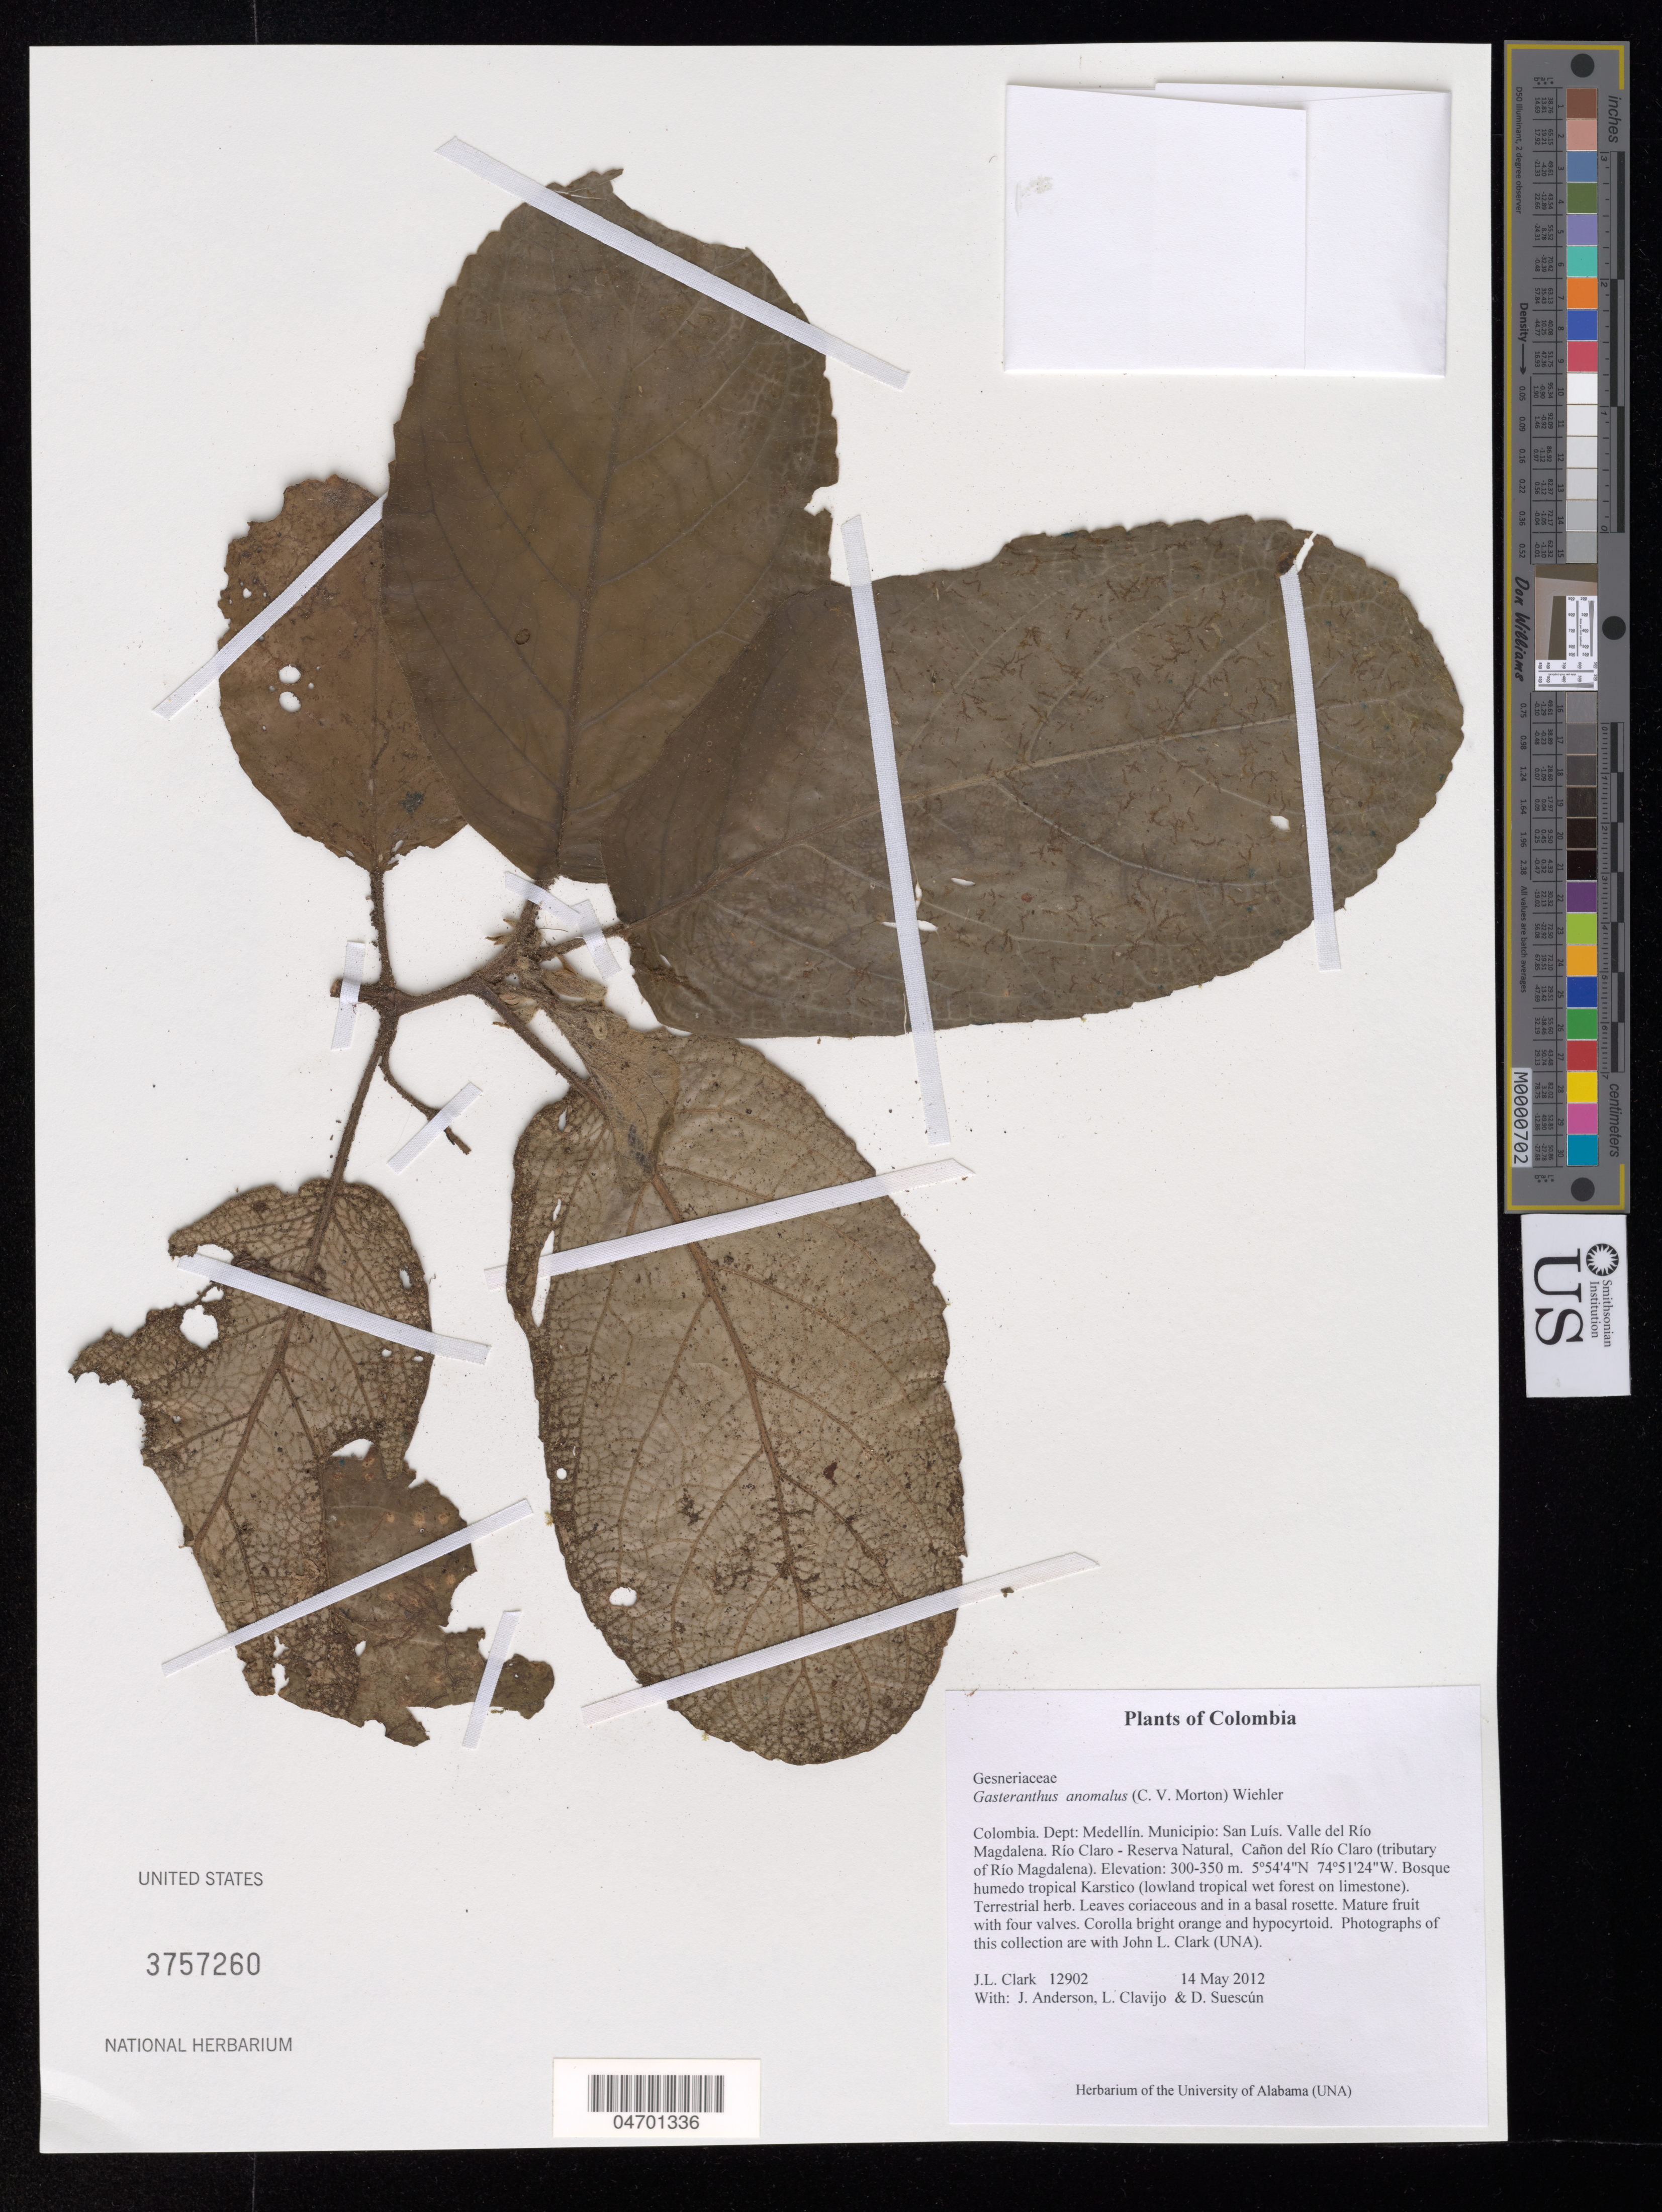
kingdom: Plantae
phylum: Tracheophyta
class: Magnoliopsida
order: Lamiales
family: Gesneriaceae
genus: Gasteranthus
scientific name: Gasteranthus anomalus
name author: (C.V. Morton) Wiehler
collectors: J. L. Clark, J. Anderson, L. Clavijo & D. Suescún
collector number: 12902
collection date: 2012-05-14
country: Colombia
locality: Dept: Medellín. Municipio: San Luis. Valle del Río Magdalena. Río Claro - Reserva Natural. Cañon del Río Claro (tributary of Río Magdalena).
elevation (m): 300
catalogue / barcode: US 3757260